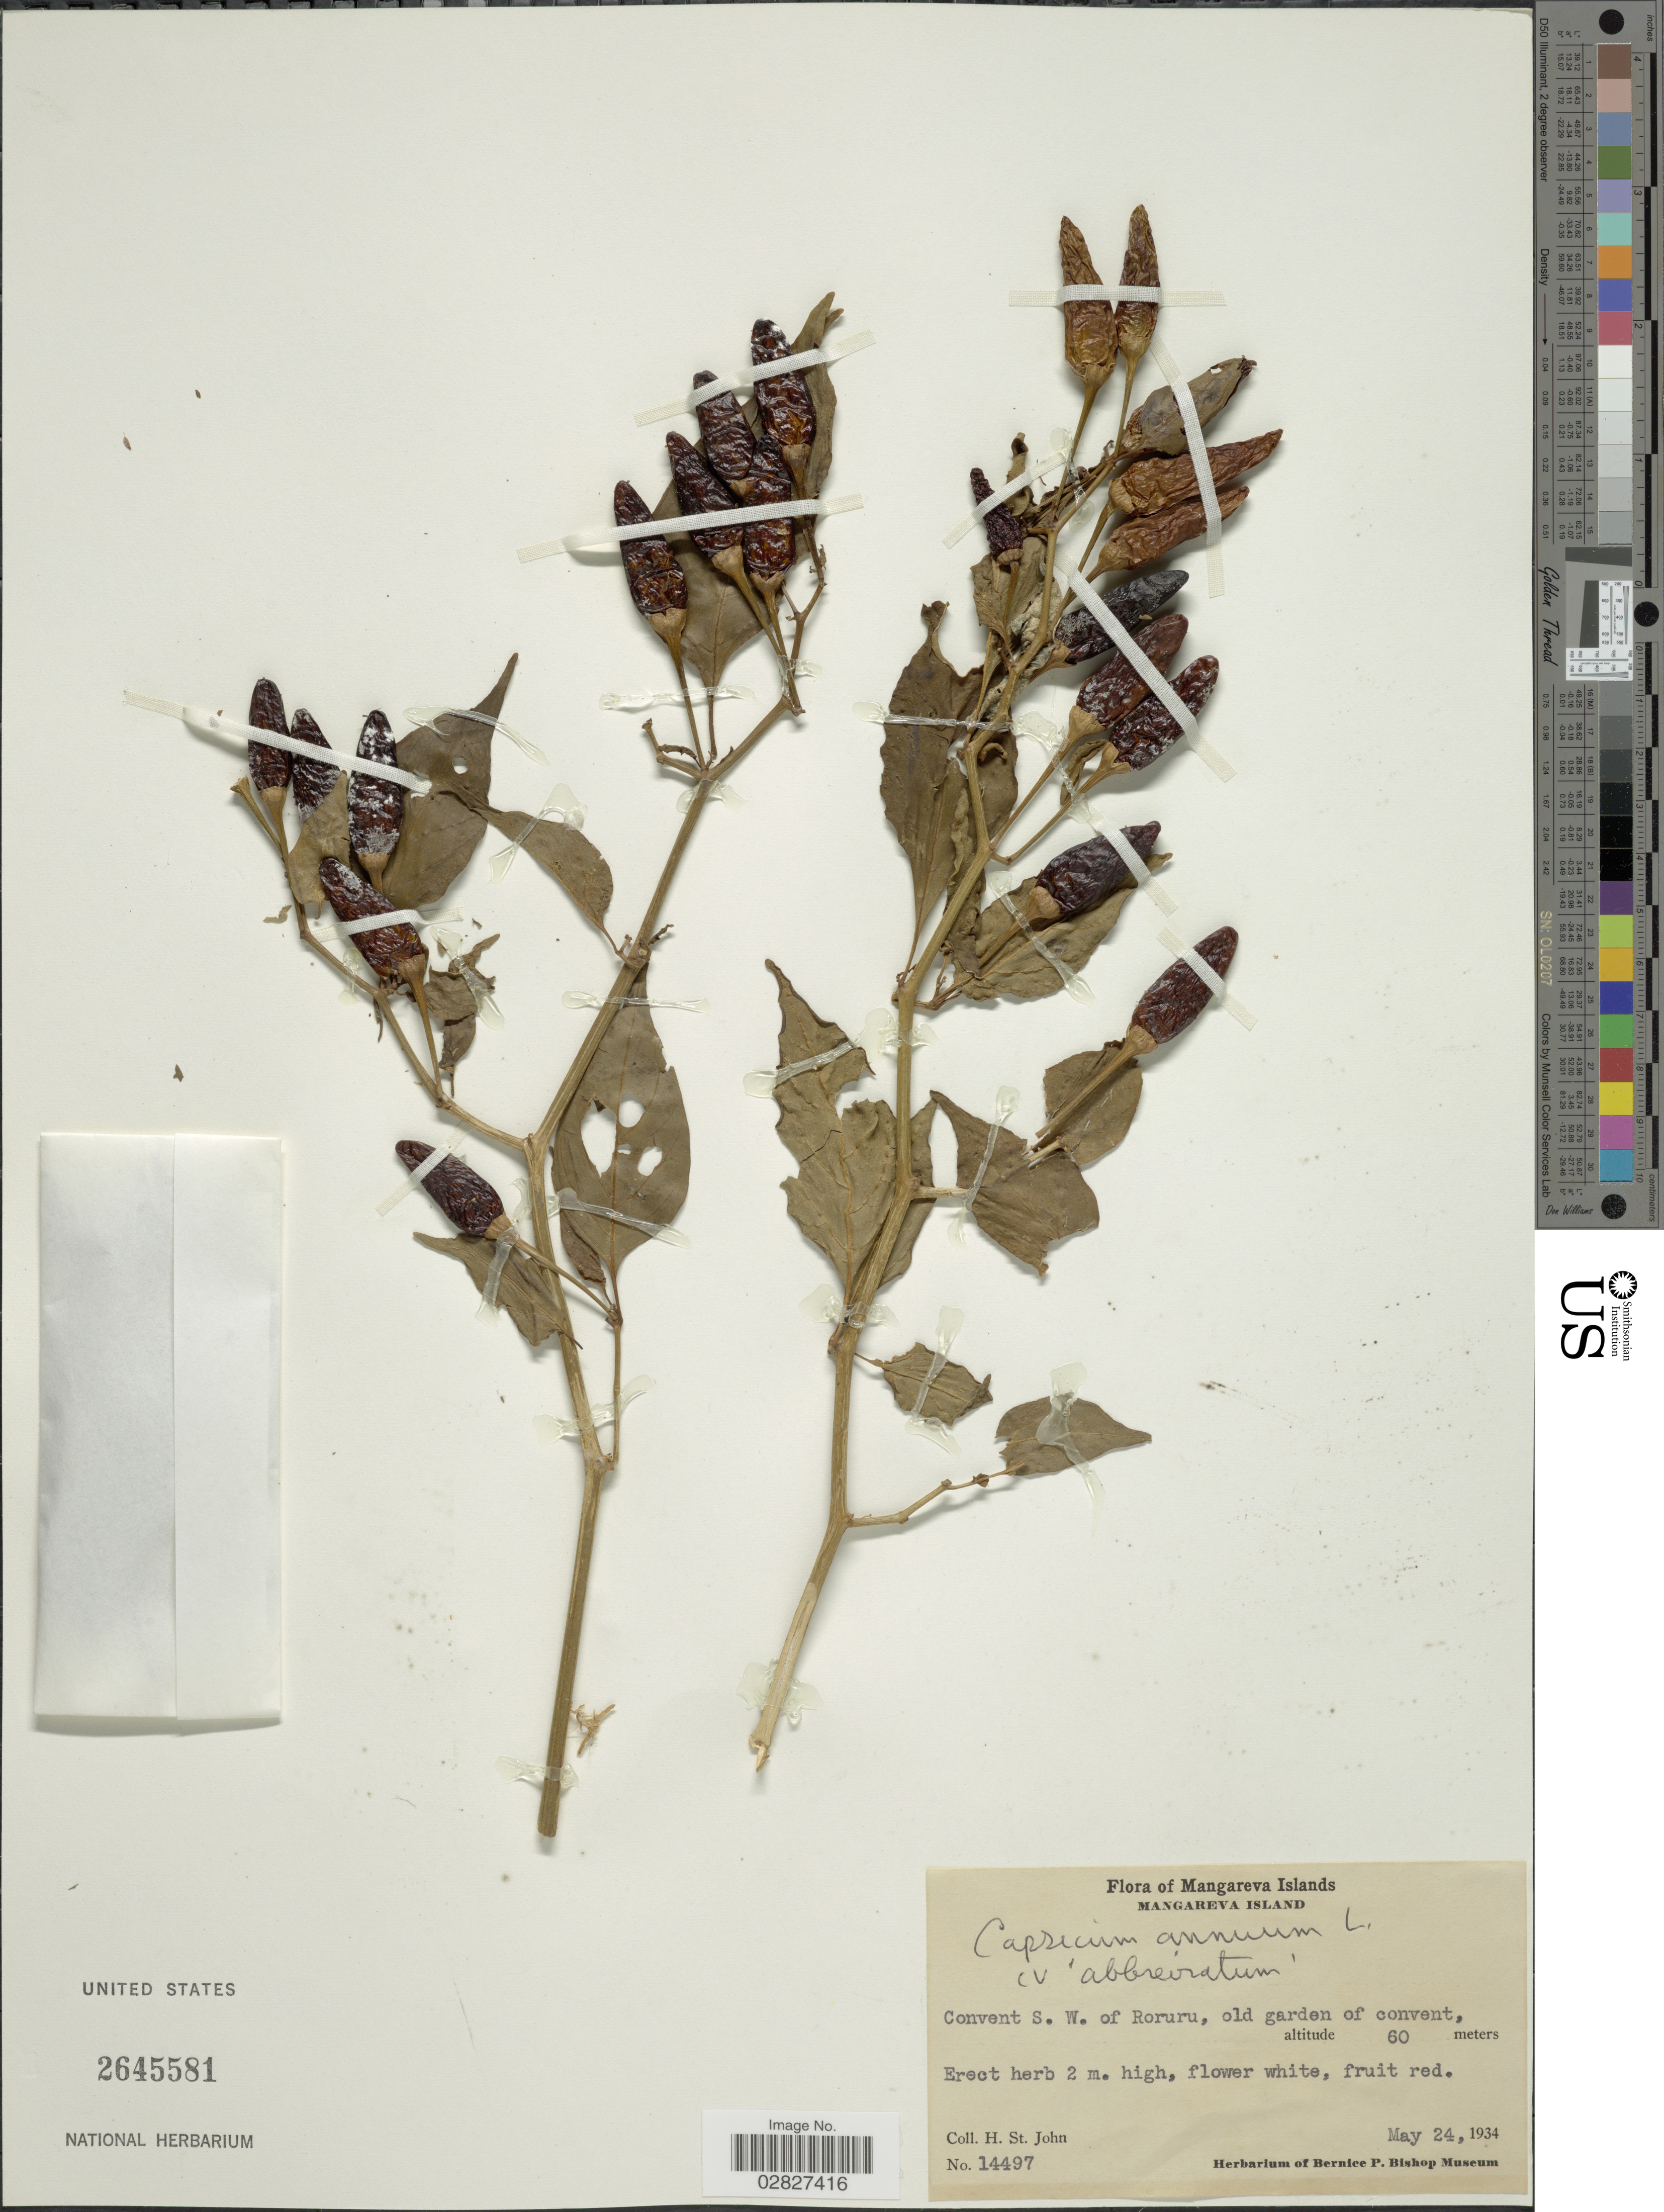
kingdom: Plantae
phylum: Tracheophyta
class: Magnoliopsida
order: Solanales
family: Solanaceae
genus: Capsicum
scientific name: Capsicum annuum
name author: L.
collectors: H. St. John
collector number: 14497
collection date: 1934-05-24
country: French Polynesia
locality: Mangareva Islands. Mangareva Island. Convent S. W. of Roruru, old garden of convent.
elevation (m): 60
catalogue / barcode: US 2645581